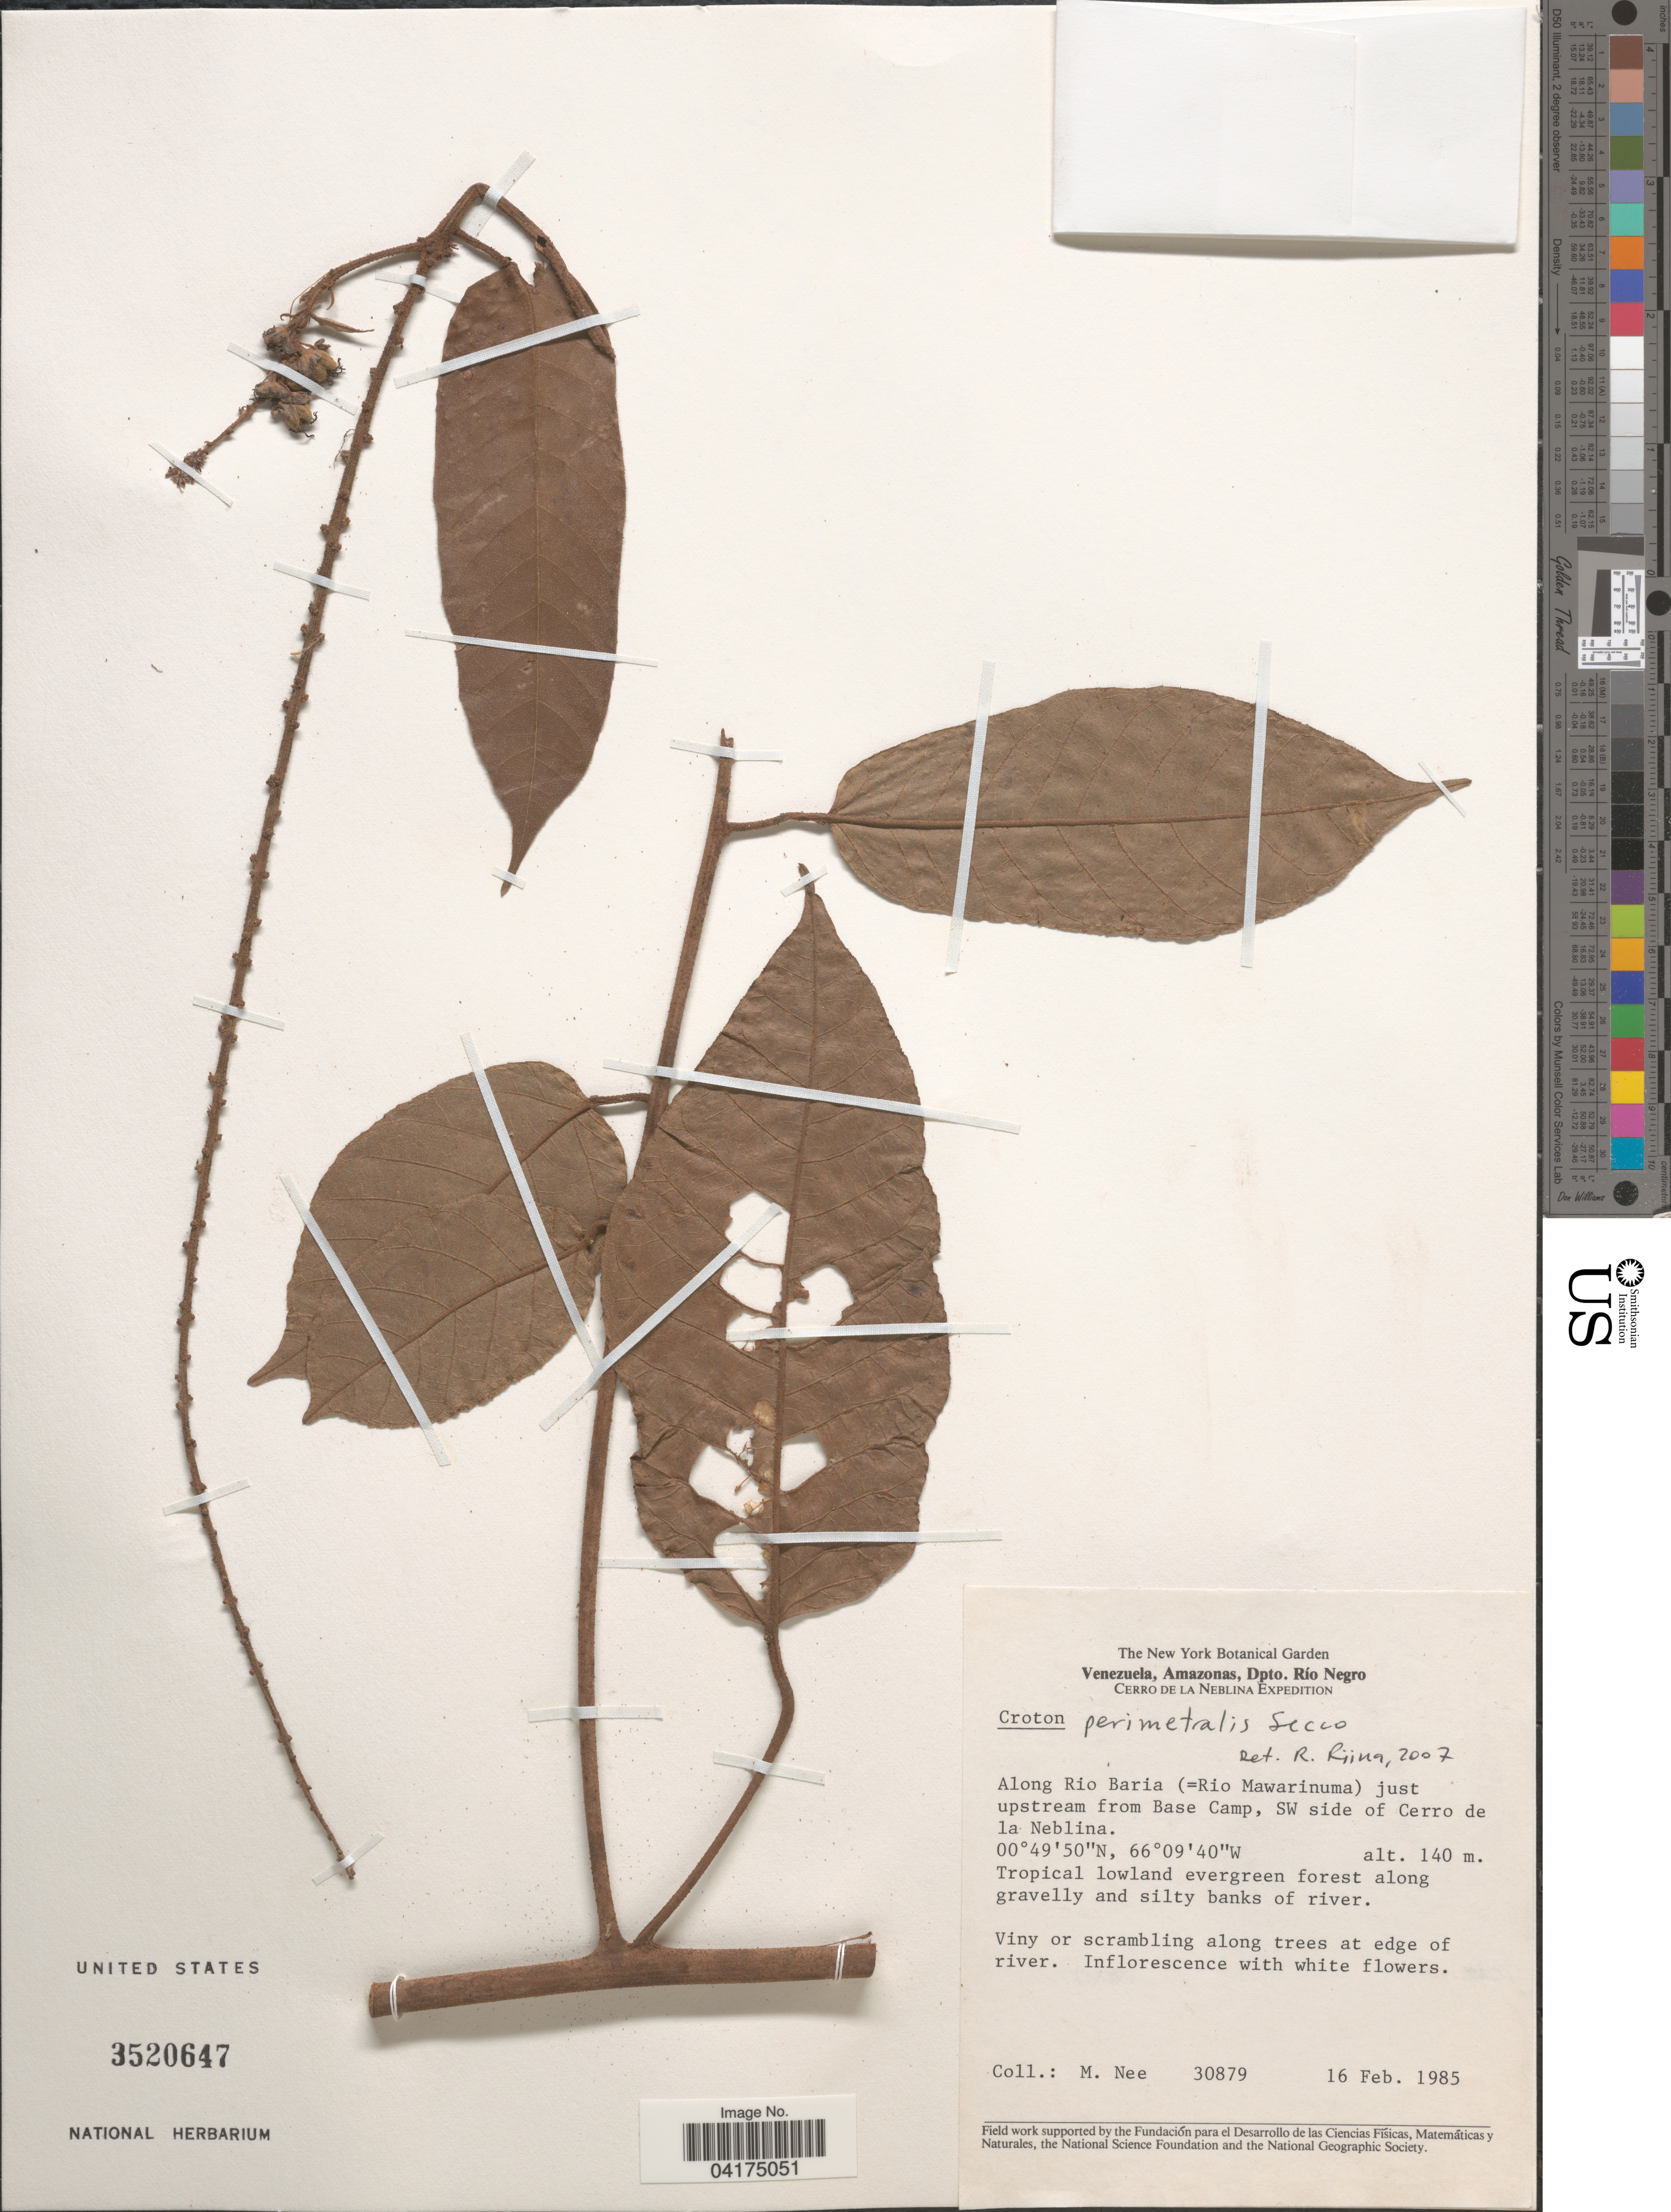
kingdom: Plantae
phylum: Tracheophyta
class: Magnoliopsida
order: Malpighiales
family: Euphorbiaceae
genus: Croton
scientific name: Croton perimetralensis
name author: Secco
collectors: M. Nee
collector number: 30879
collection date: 1985-02-16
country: Venezuela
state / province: Amazonas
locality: Dpto. Río Negro. Cerro de la Neblina Expedition. Along Rio Baria (=rio Mawarinuma) just upstream from Base Camp, SW side of Cerro de la Neblina.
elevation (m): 140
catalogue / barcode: US 3520647